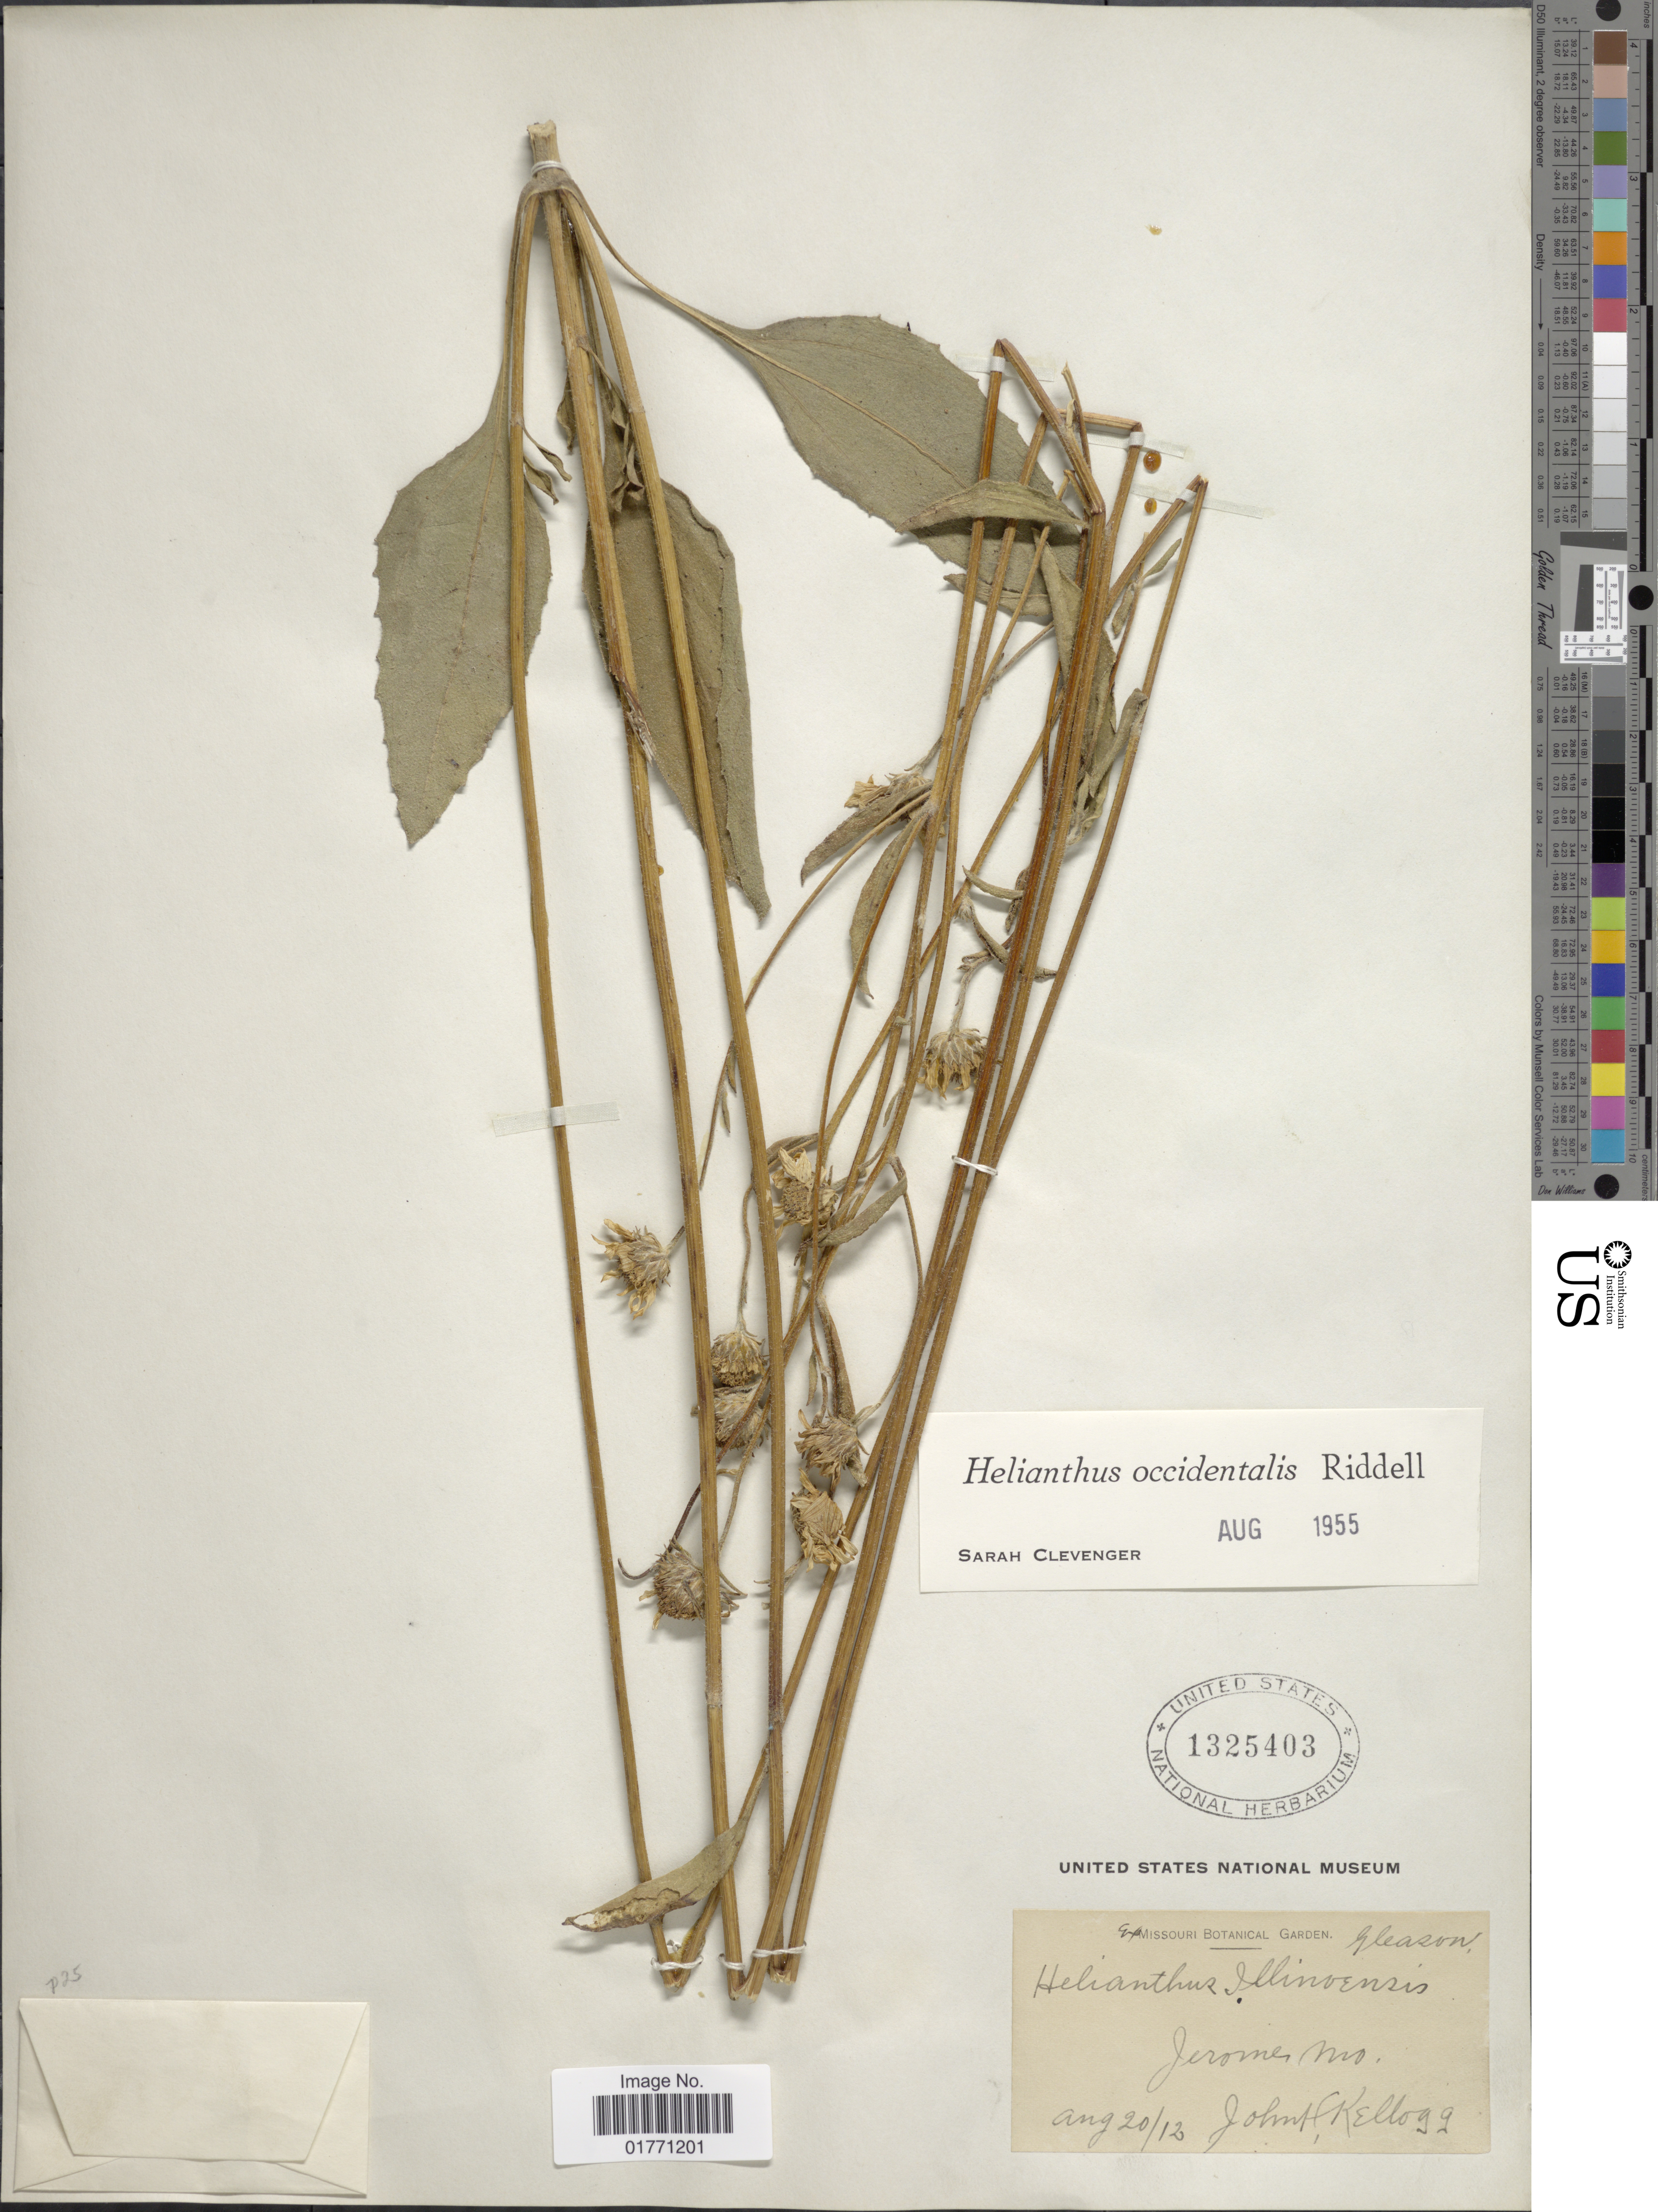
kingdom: Plantae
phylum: Tracheophyta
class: Magnoliopsida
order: Asterales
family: Asteraceae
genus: Helianthus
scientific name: Helianthus occidentalis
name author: Riddell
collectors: J. H. Kellogg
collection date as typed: Transcribed d/m/y: 20/8/12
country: United States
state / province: Missouri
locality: Jerome, Gleason.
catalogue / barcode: US 1325403